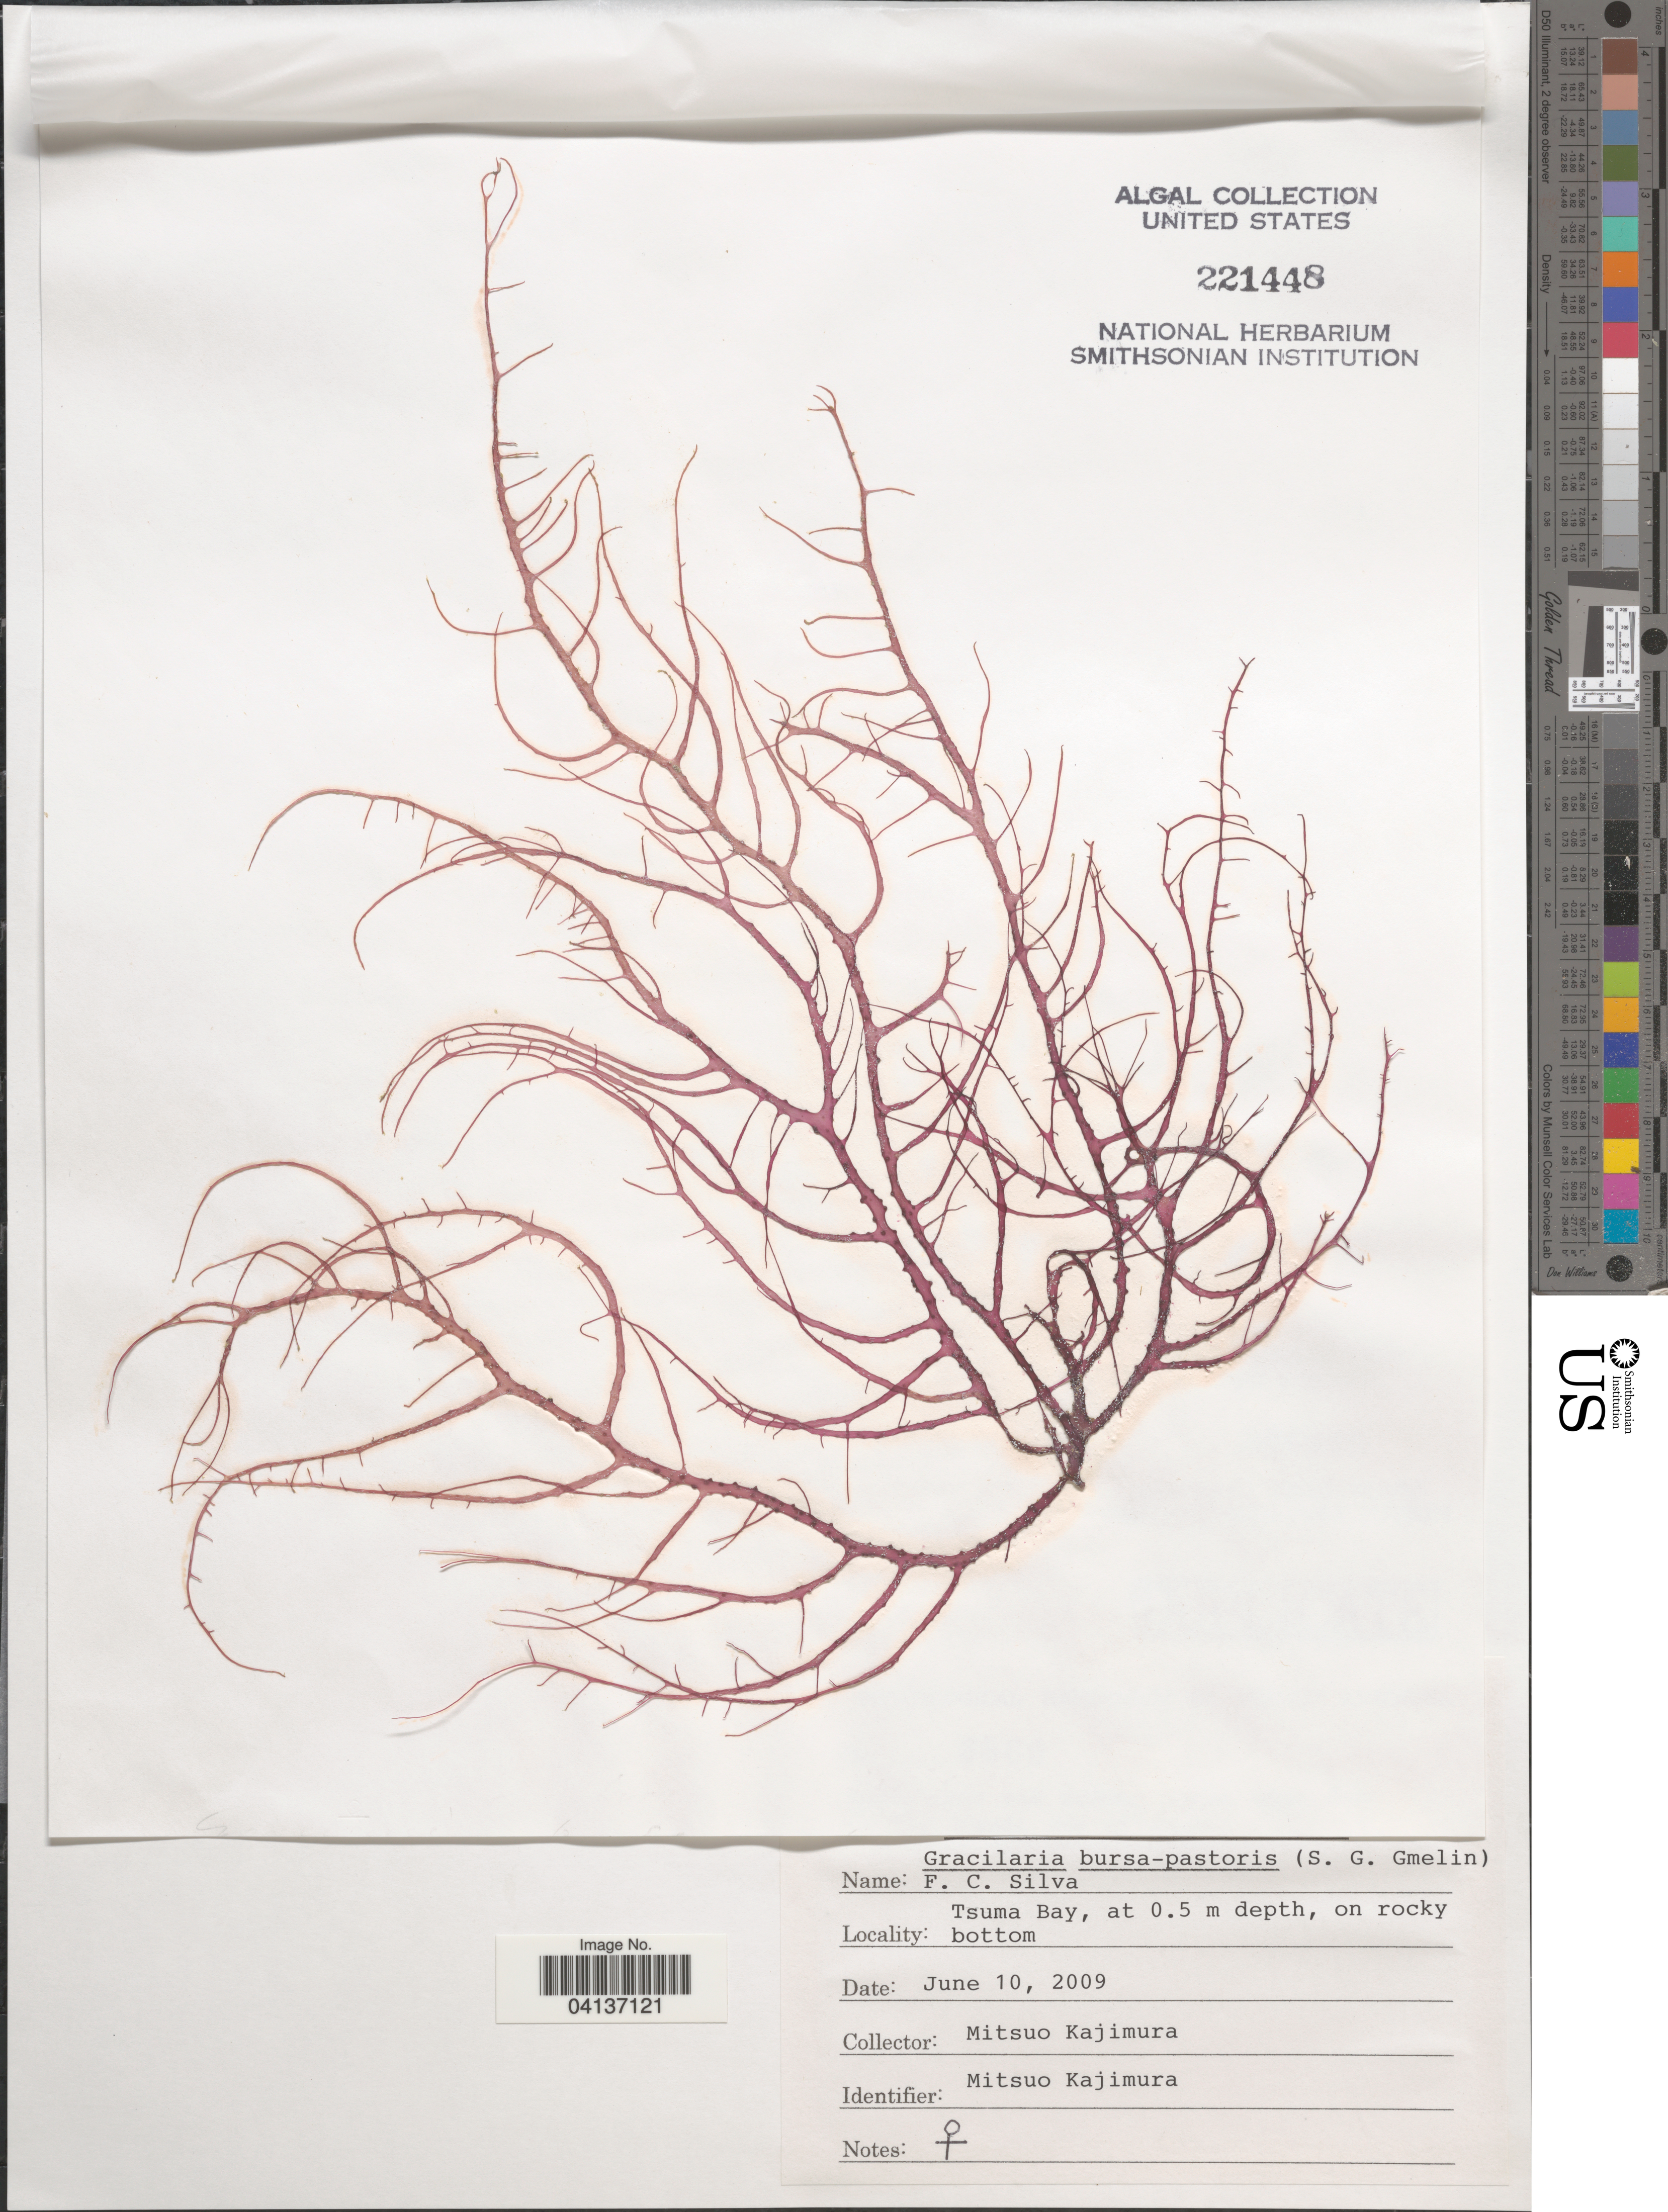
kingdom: Plantae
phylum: Rhodophyta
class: Florideophyceae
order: Gracilariales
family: Gracilariaceae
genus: Gracilaria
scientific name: Gracilaria bursa-pastoris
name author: (S.G. Gmel.) P.C. Silva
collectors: M. Kajimura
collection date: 2009-06-10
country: Japan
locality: [illegible text]. Tsuma Bay.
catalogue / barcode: US 221448